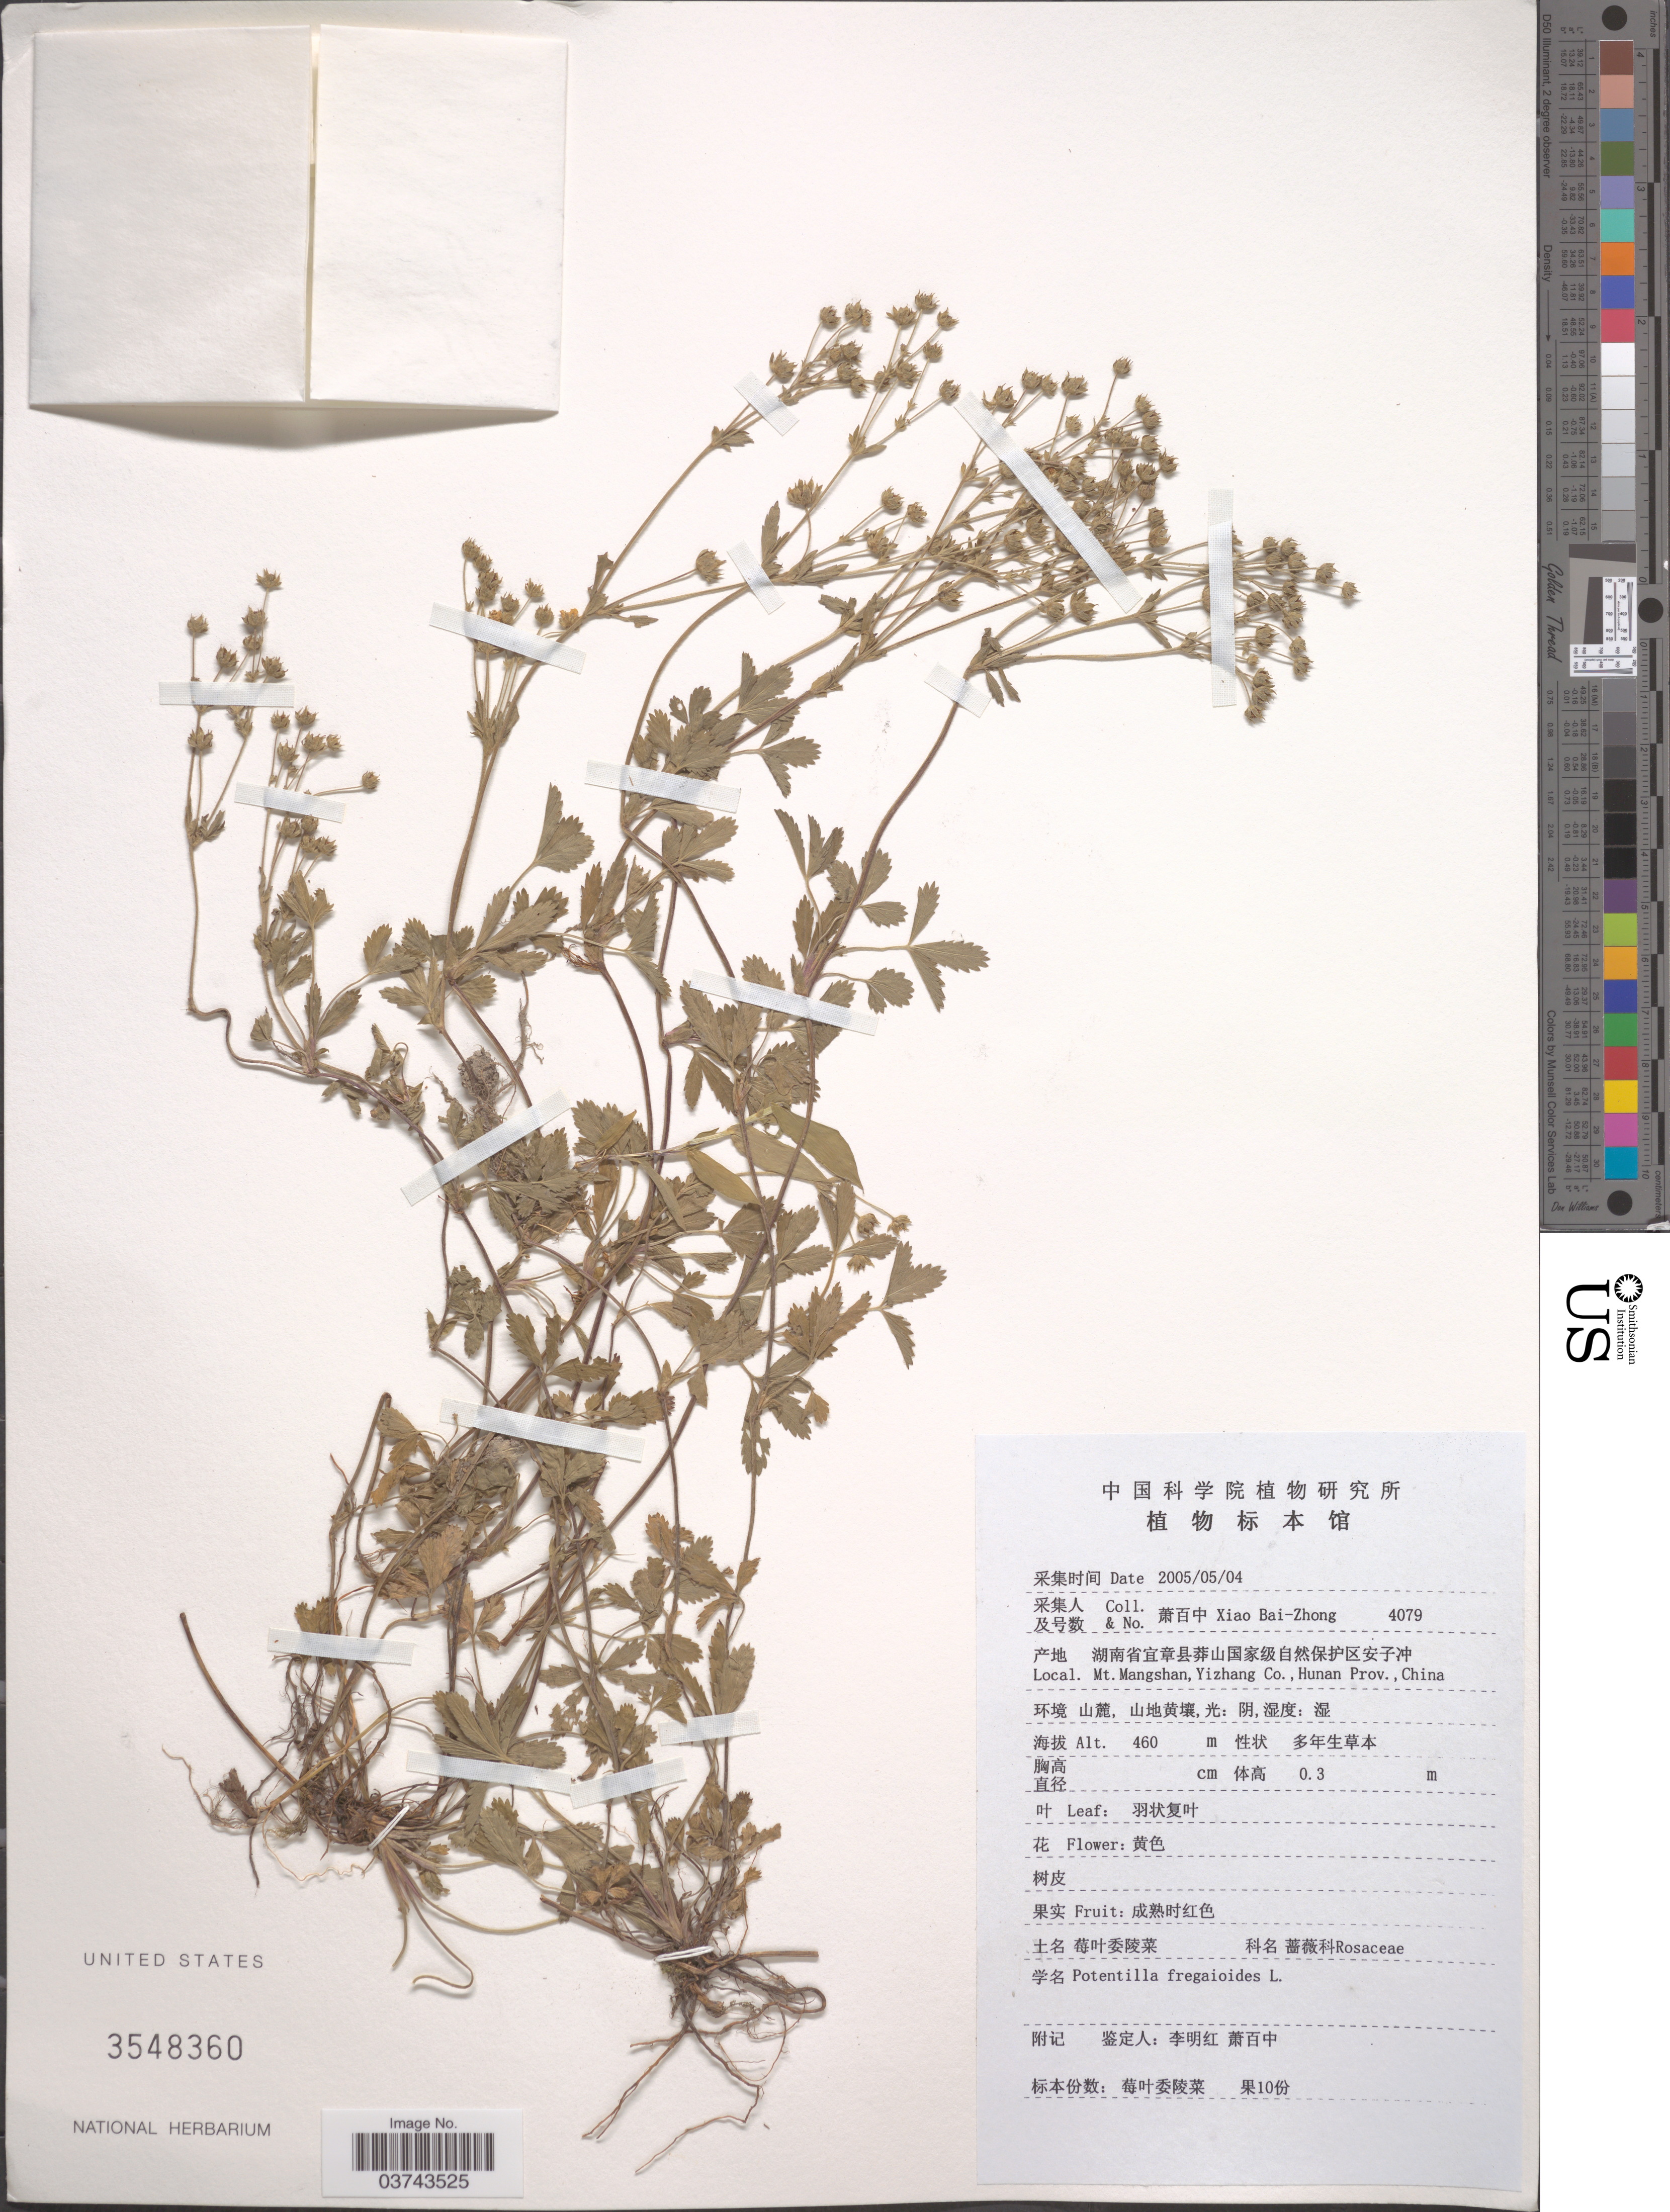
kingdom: Plantae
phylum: Tracheophyta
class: Magnoliopsida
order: Rosales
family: Rosaceae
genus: Potentilla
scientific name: Potentilla fragarioides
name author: L.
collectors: B. Z. Xiao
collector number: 4079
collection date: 2005-05-04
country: China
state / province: Hunan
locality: Mt. Mangshan, Yizhang Co.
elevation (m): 460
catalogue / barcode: US 3548360